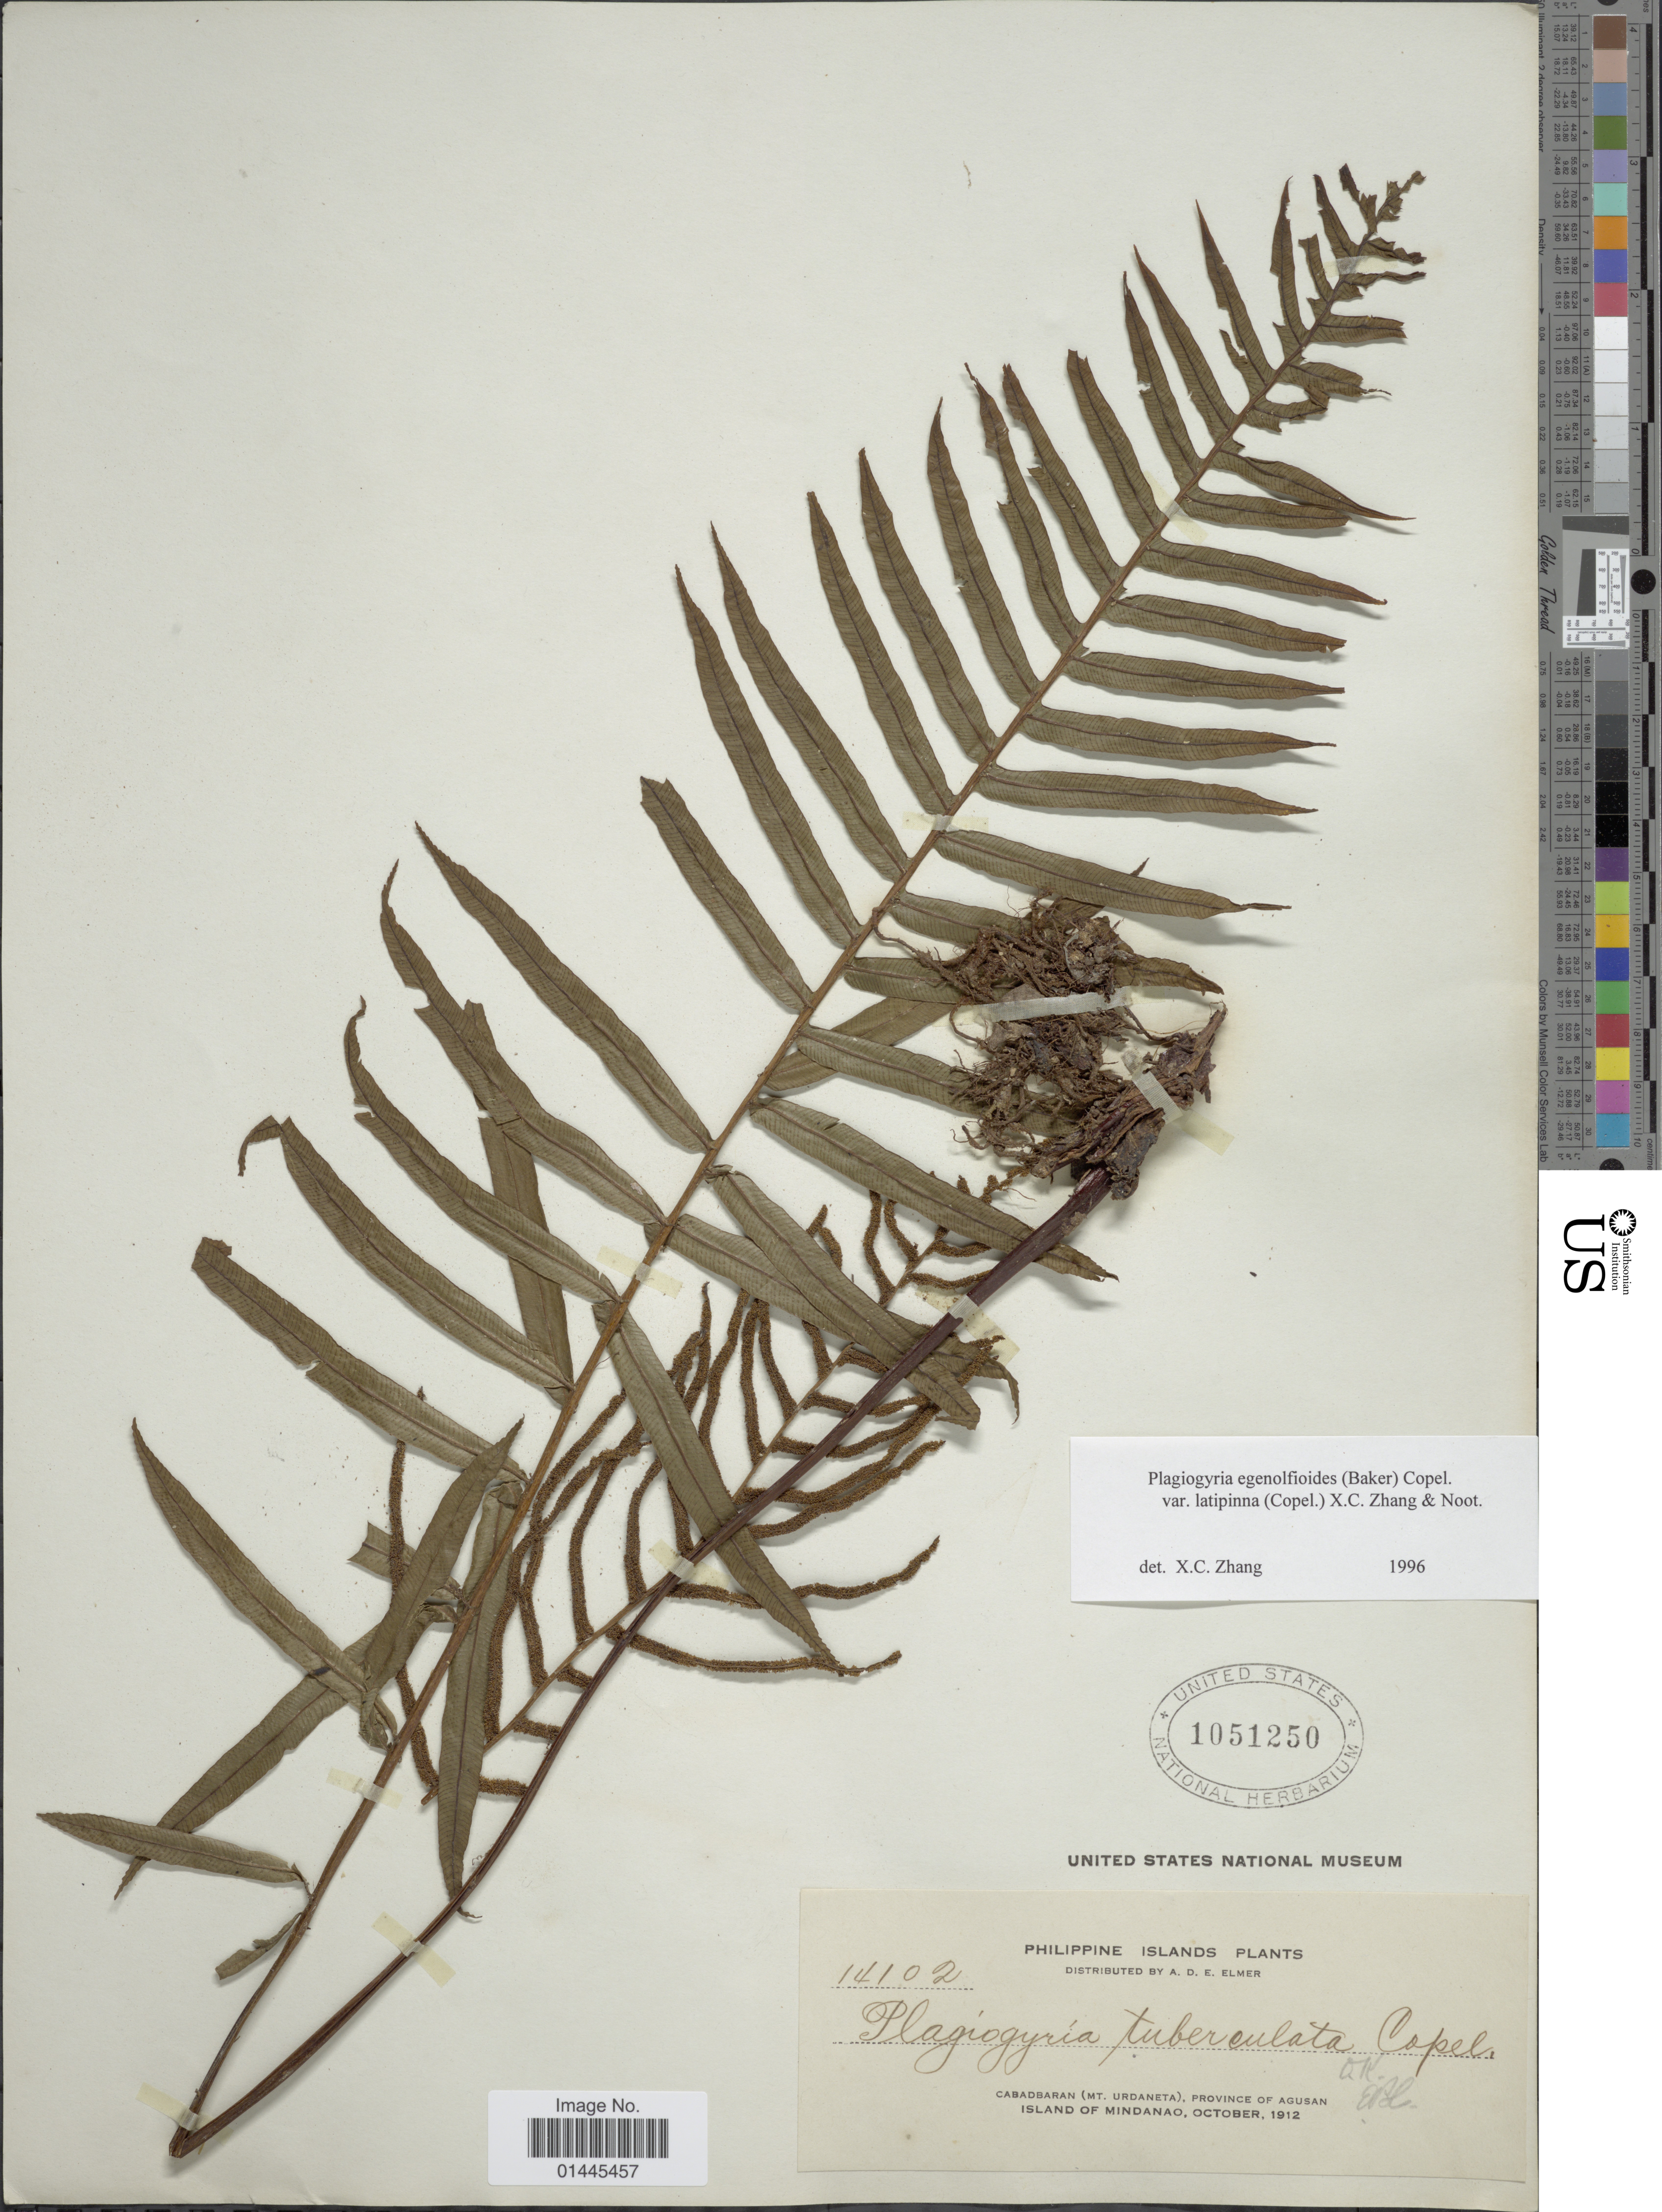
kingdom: Plantae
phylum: Tracheophyta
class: Polypodiopsida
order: Cyatheales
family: Plagiogyriaceae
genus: Plagiogyria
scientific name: Plagiogyria egenolfioides var. latipinna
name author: (Copel.) X.C. Zhang & Noot.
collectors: A. D. E. Elmer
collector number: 14102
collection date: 1912-10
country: Philippines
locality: Cabadbaran (Mt. Urdaneta), province of Agusan, Island of Mindanao, Philippine Islands.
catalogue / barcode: US 1051250